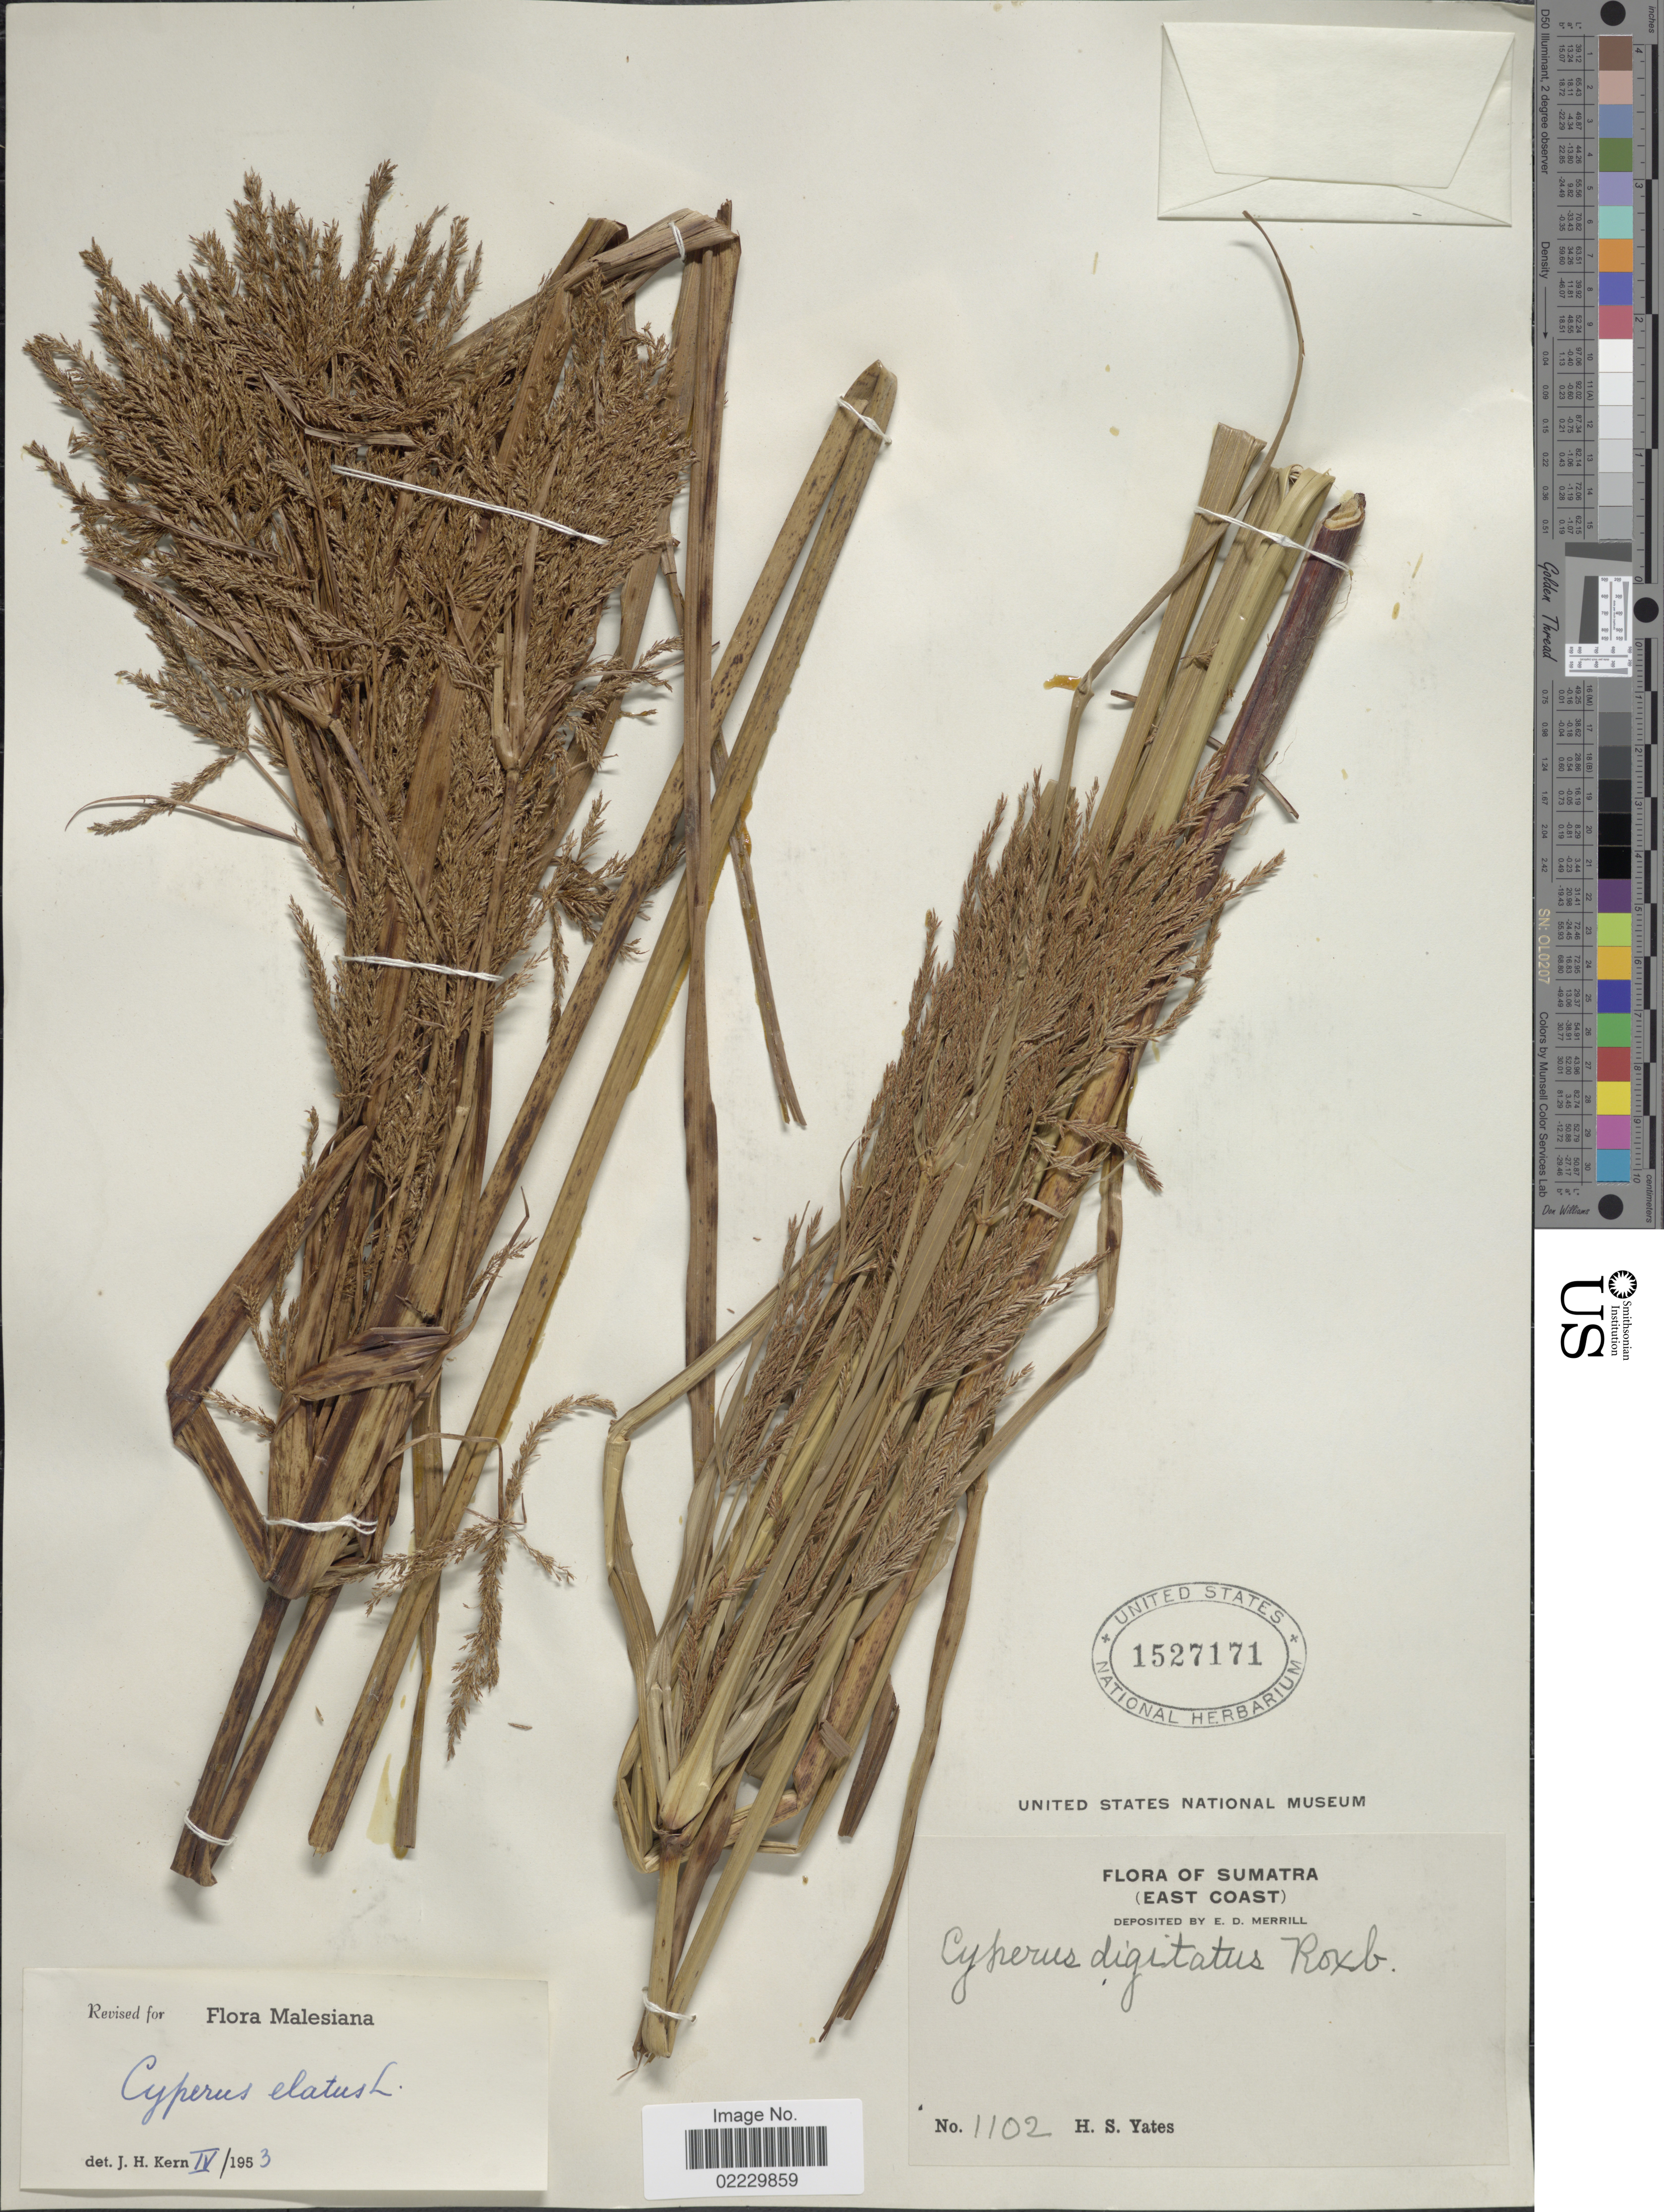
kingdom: Plantae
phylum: Tracheophyta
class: Liliopsida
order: Poales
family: Cyperaceae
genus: Cyperus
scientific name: Cyperus elatus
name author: L.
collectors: H. S. Yates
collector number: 1102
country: Indonesia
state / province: Sumatra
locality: East Coast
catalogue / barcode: US 1527171